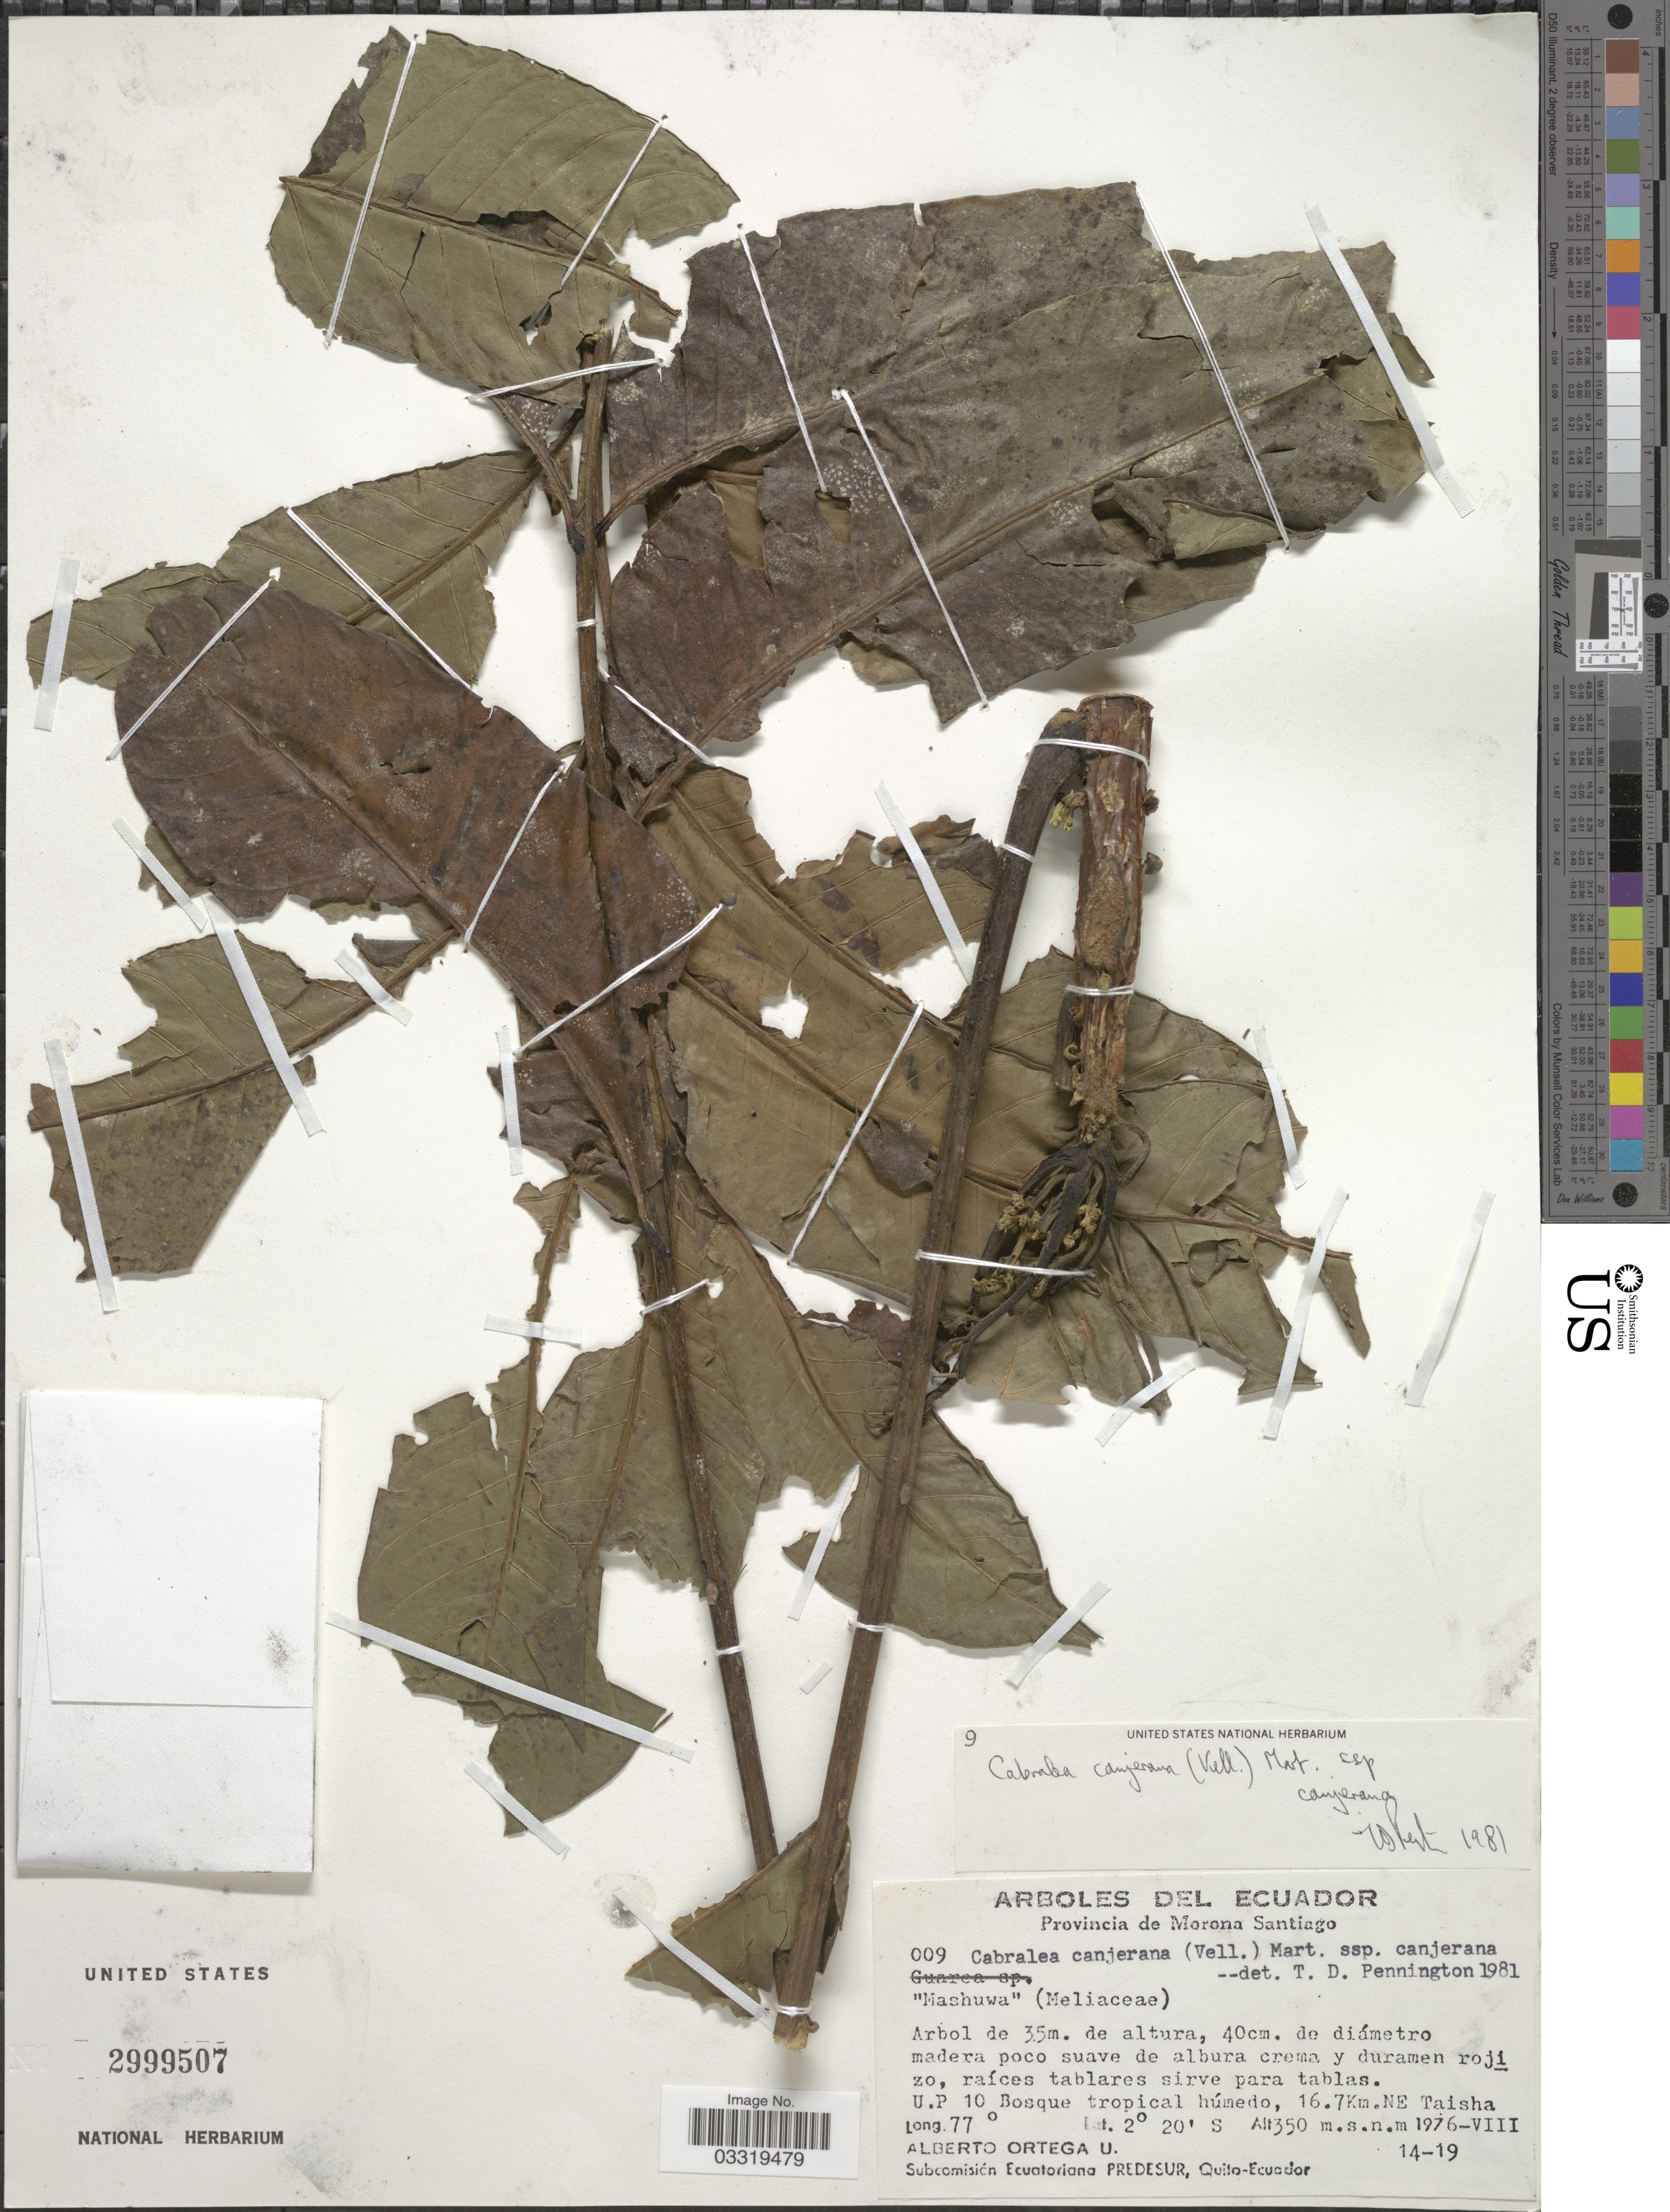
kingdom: Plantae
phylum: Tracheophyta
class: Magnoliopsida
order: Sapindales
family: Meliaceae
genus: Cabralea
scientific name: Cabralea canjerana subsp. canjerana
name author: (Vell.) Mart.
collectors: A. T. Ortega U.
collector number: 009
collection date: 1976-08-14/1976-08-19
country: Ecuador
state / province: Morona-Santiago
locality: U.P 10 Bosque tropical húmedo, 16.7Km. NE Taisha.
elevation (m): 350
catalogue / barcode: US 2999507